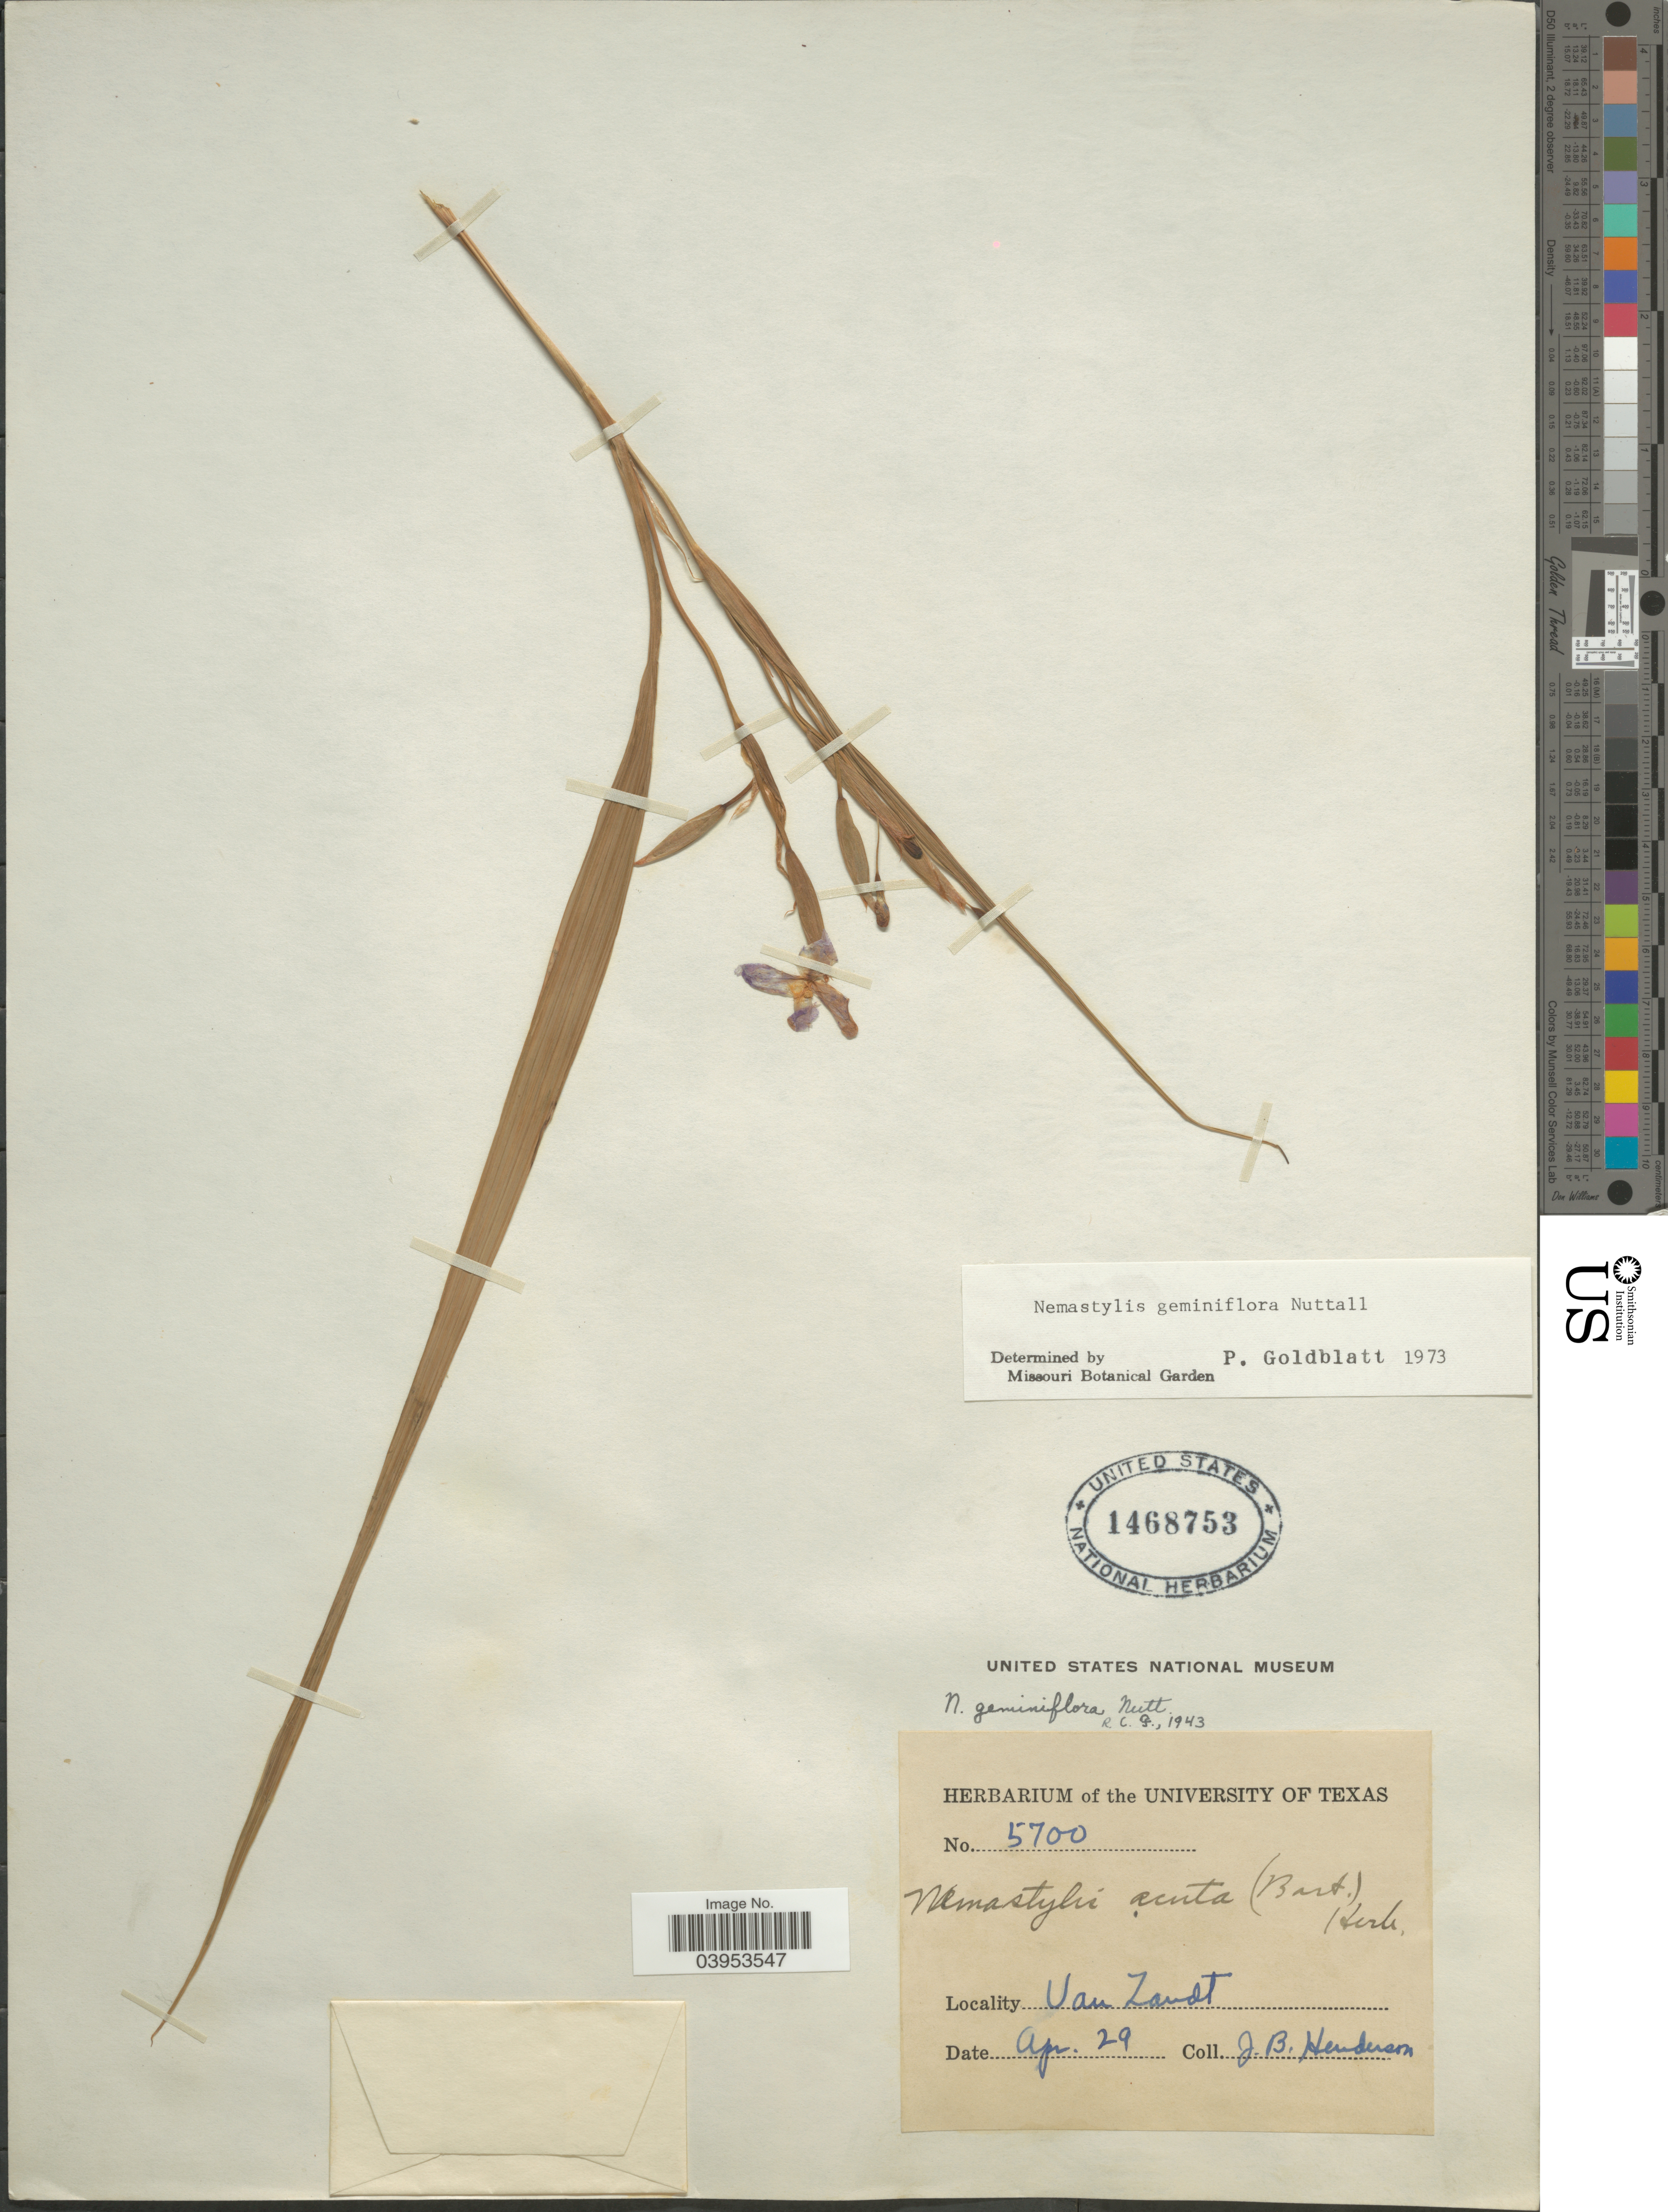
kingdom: Plantae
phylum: Tracheophyta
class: Liliopsida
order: Asparagales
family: Iridaceae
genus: Nemastylis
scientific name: Nemastylis geminiflora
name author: Nutt.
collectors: J. Henderson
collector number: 5700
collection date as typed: Transcribed d/m/y: /4/29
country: United States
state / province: Texas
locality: Van Zandt.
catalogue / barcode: US 1468753